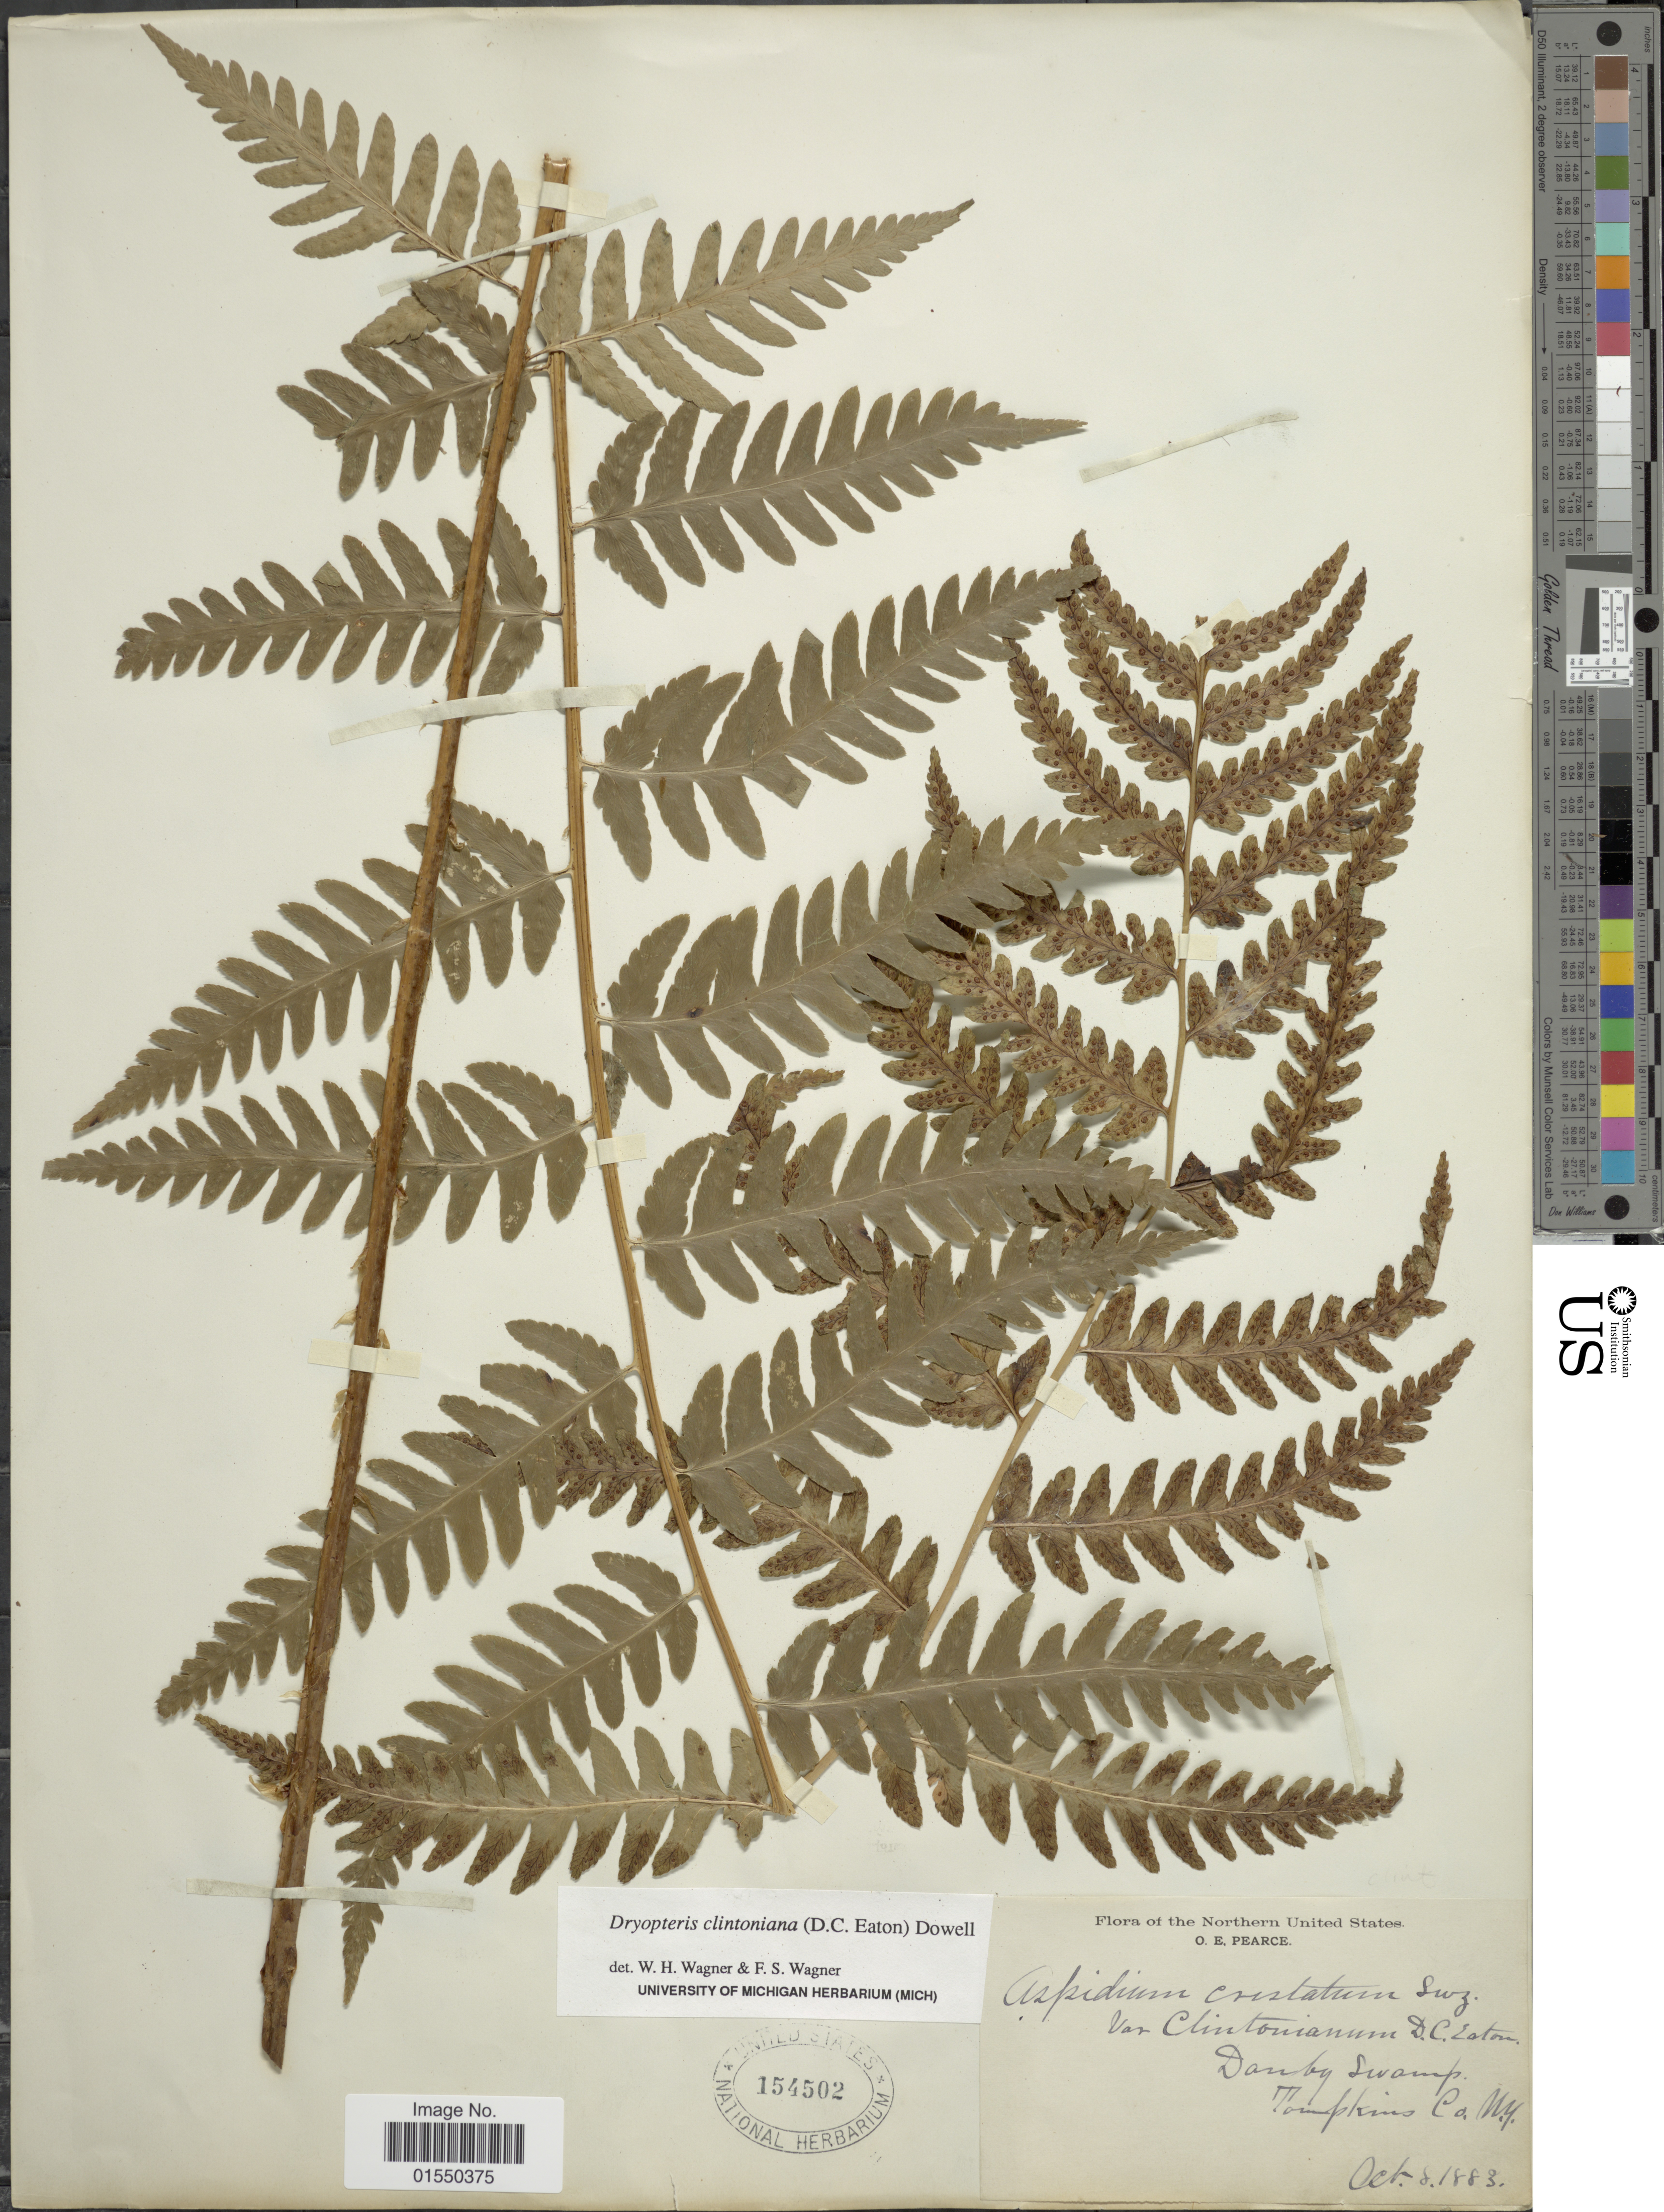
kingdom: Plantae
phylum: Tracheophyta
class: Polypodiopsida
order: Polypodiales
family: Dryopteridaceae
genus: Dryopteris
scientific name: Dryopteris clintoniana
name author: (D.C. Eaton) Dowell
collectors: O. E. Pearce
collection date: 1883-10-08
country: United States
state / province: New York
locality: Danby Swamp, Tompkins Co., N. Y.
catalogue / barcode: US 154502